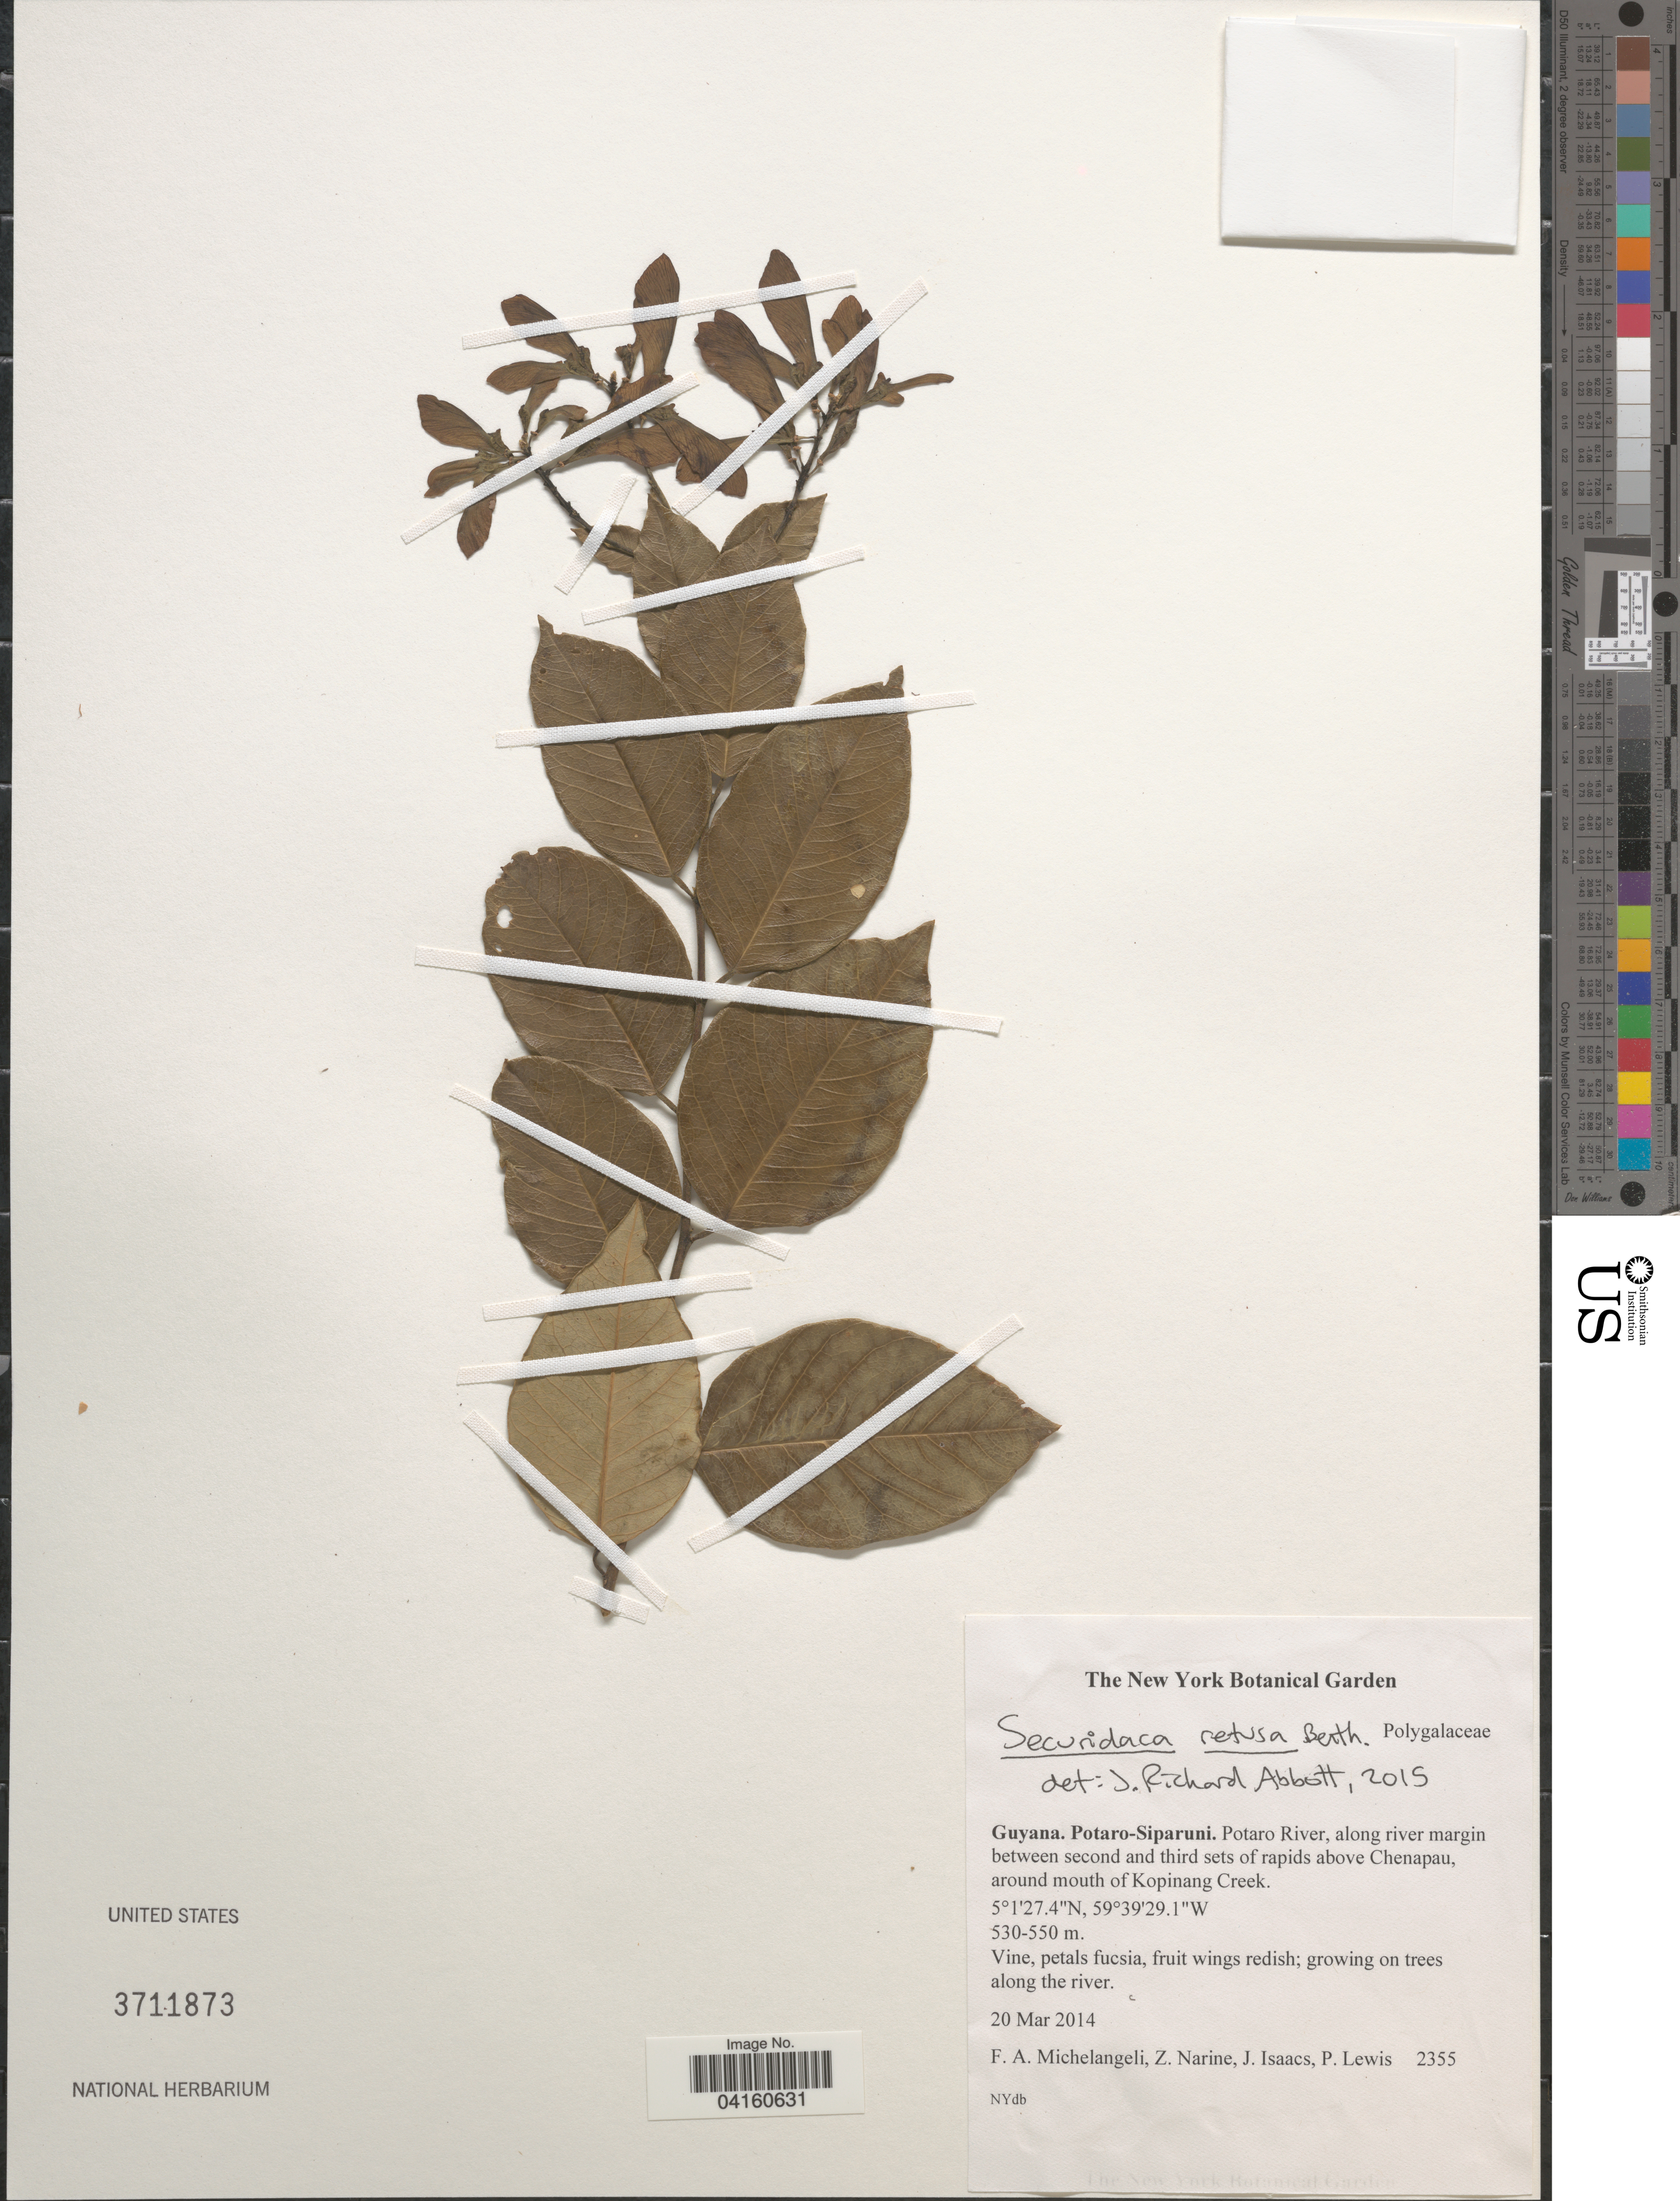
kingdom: Plantae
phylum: Tracheophyta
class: Magnoliopsida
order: Fabales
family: Polygalaceae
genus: Securidaca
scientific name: Securidaca retusa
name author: Benth.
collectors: F. A. Michelangeli, Z. Narine, J. Isaacs & P. Lewis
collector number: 2355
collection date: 2014-03-20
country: Guyana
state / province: Potaro-Siparuni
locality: Potaro River, along river margin between second and third sets of rapids above Chenapau, around mouth of Kopinang Creek.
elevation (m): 530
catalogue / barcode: US 3711873